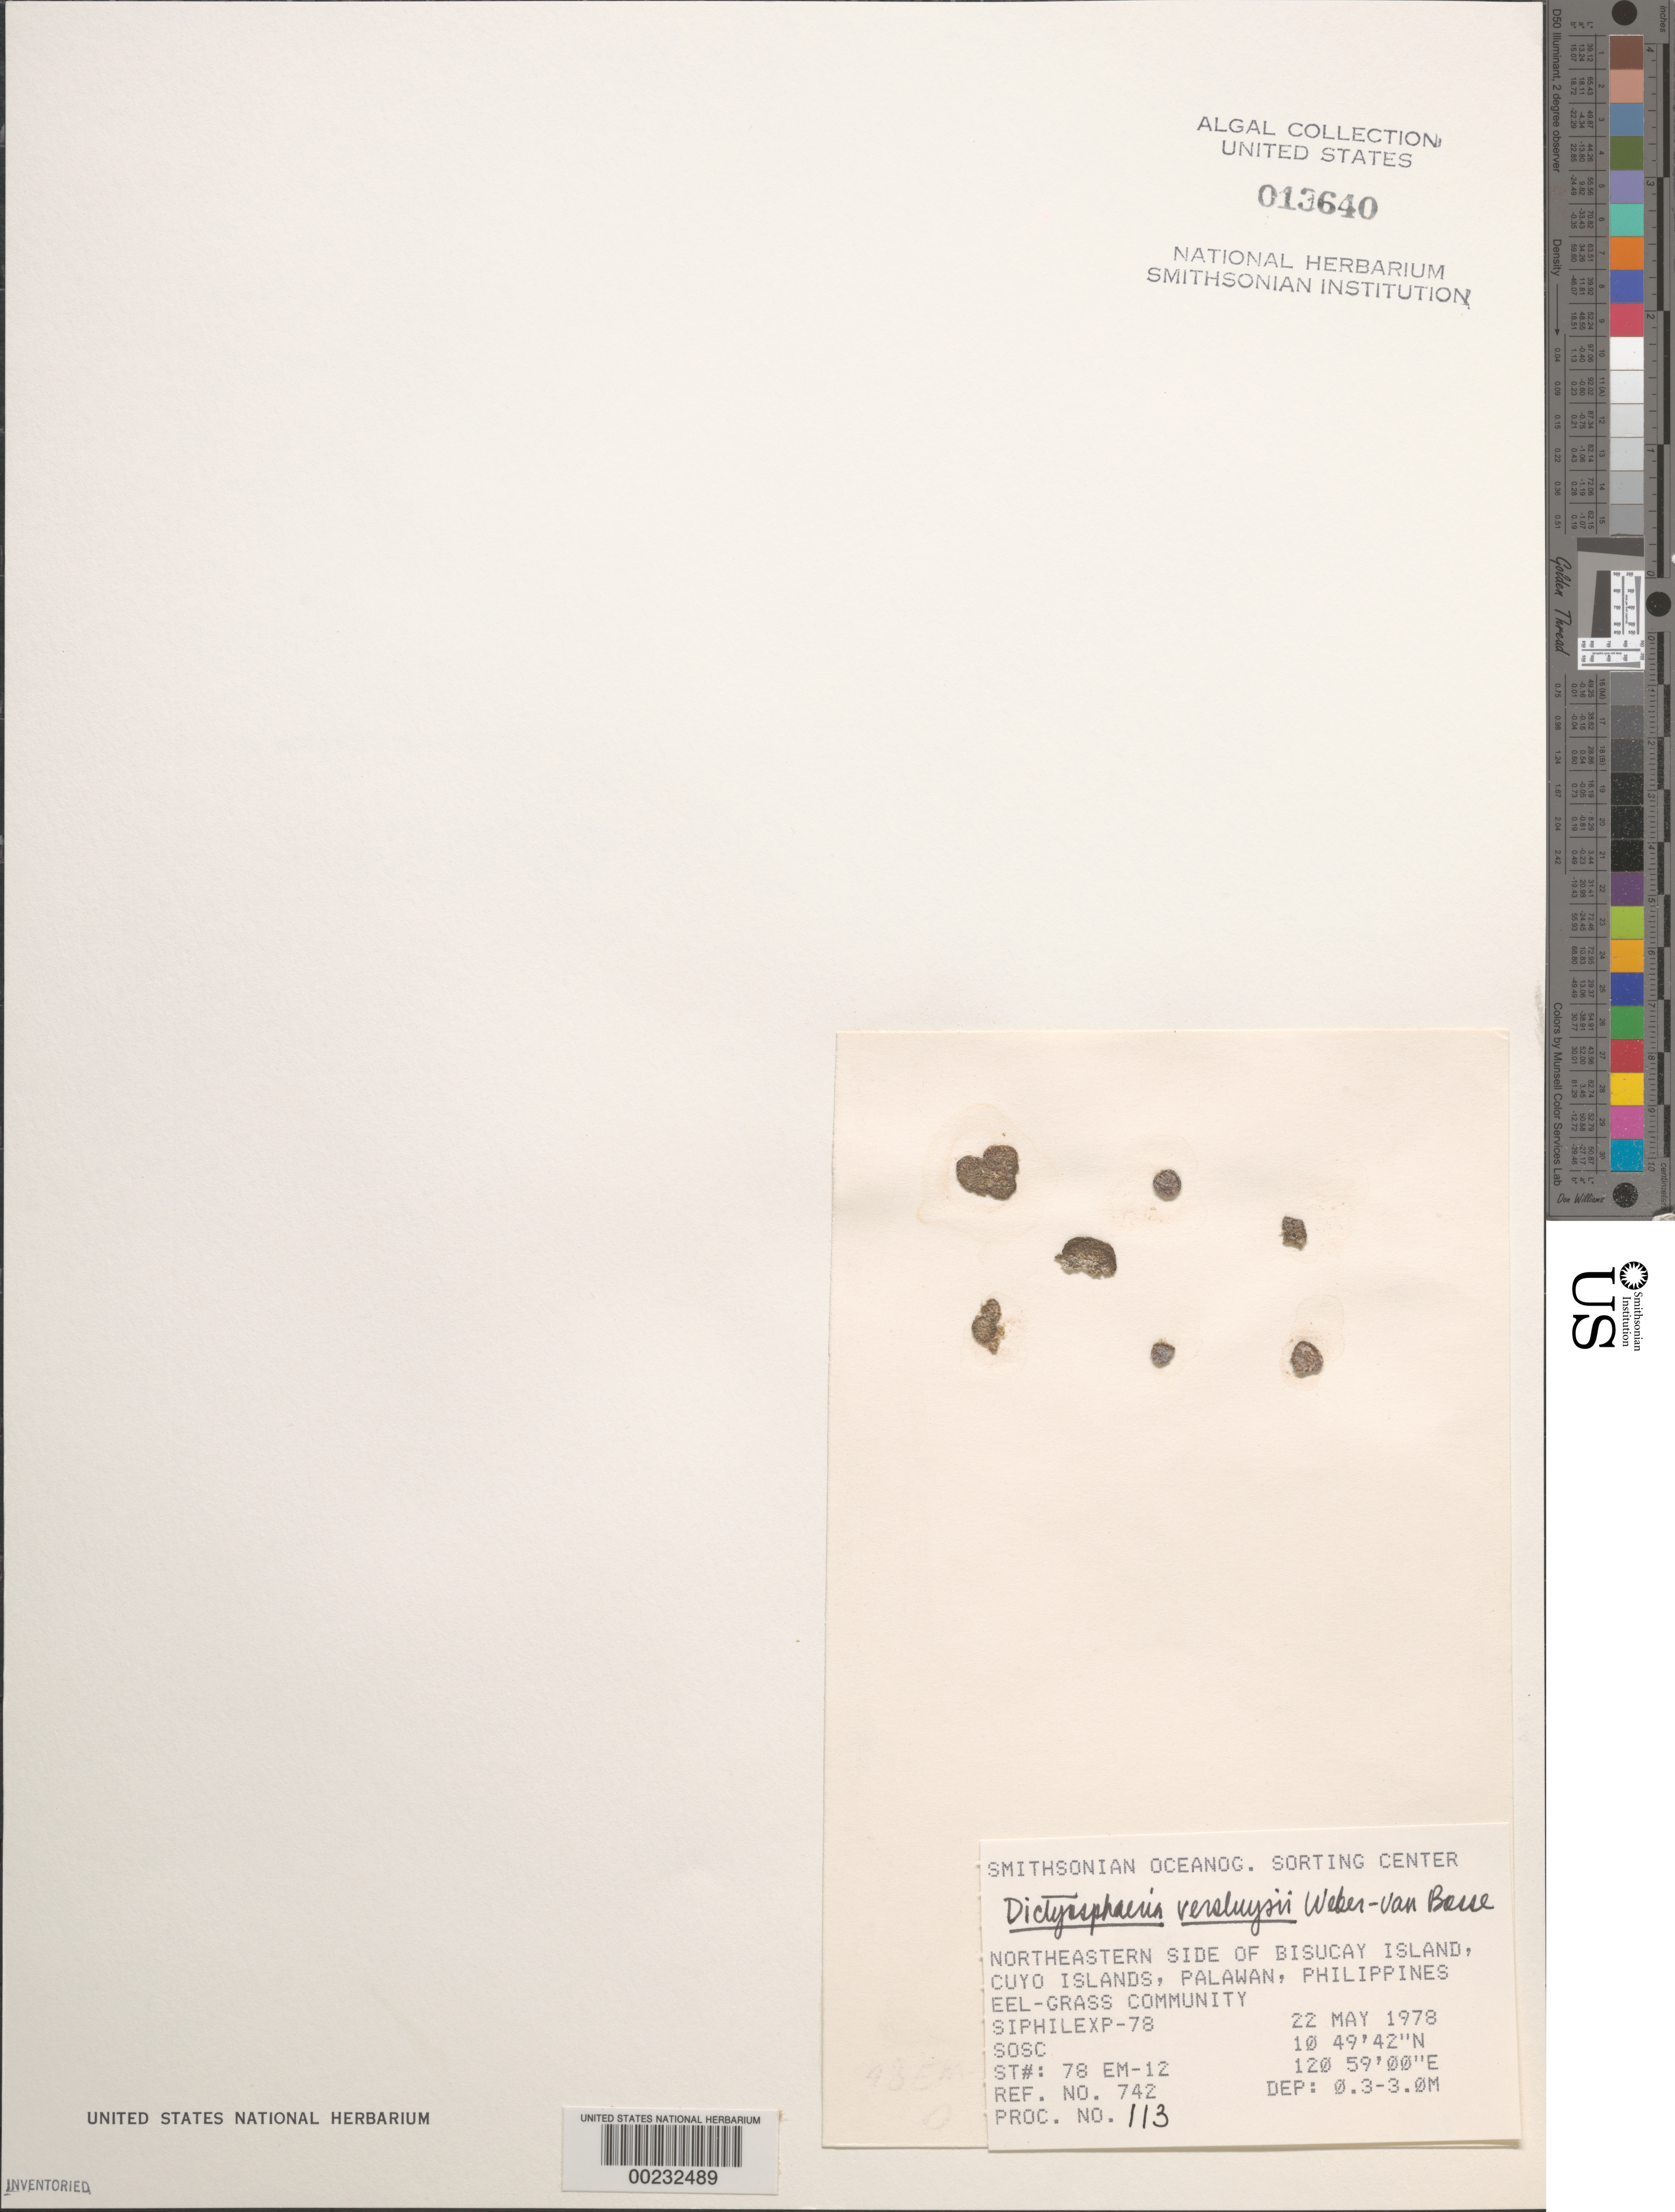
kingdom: Plantae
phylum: Chlorophyta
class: Ulvophyceae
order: Siphonocladales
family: Siphonocladaceae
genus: Dictyosphaeria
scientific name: Dictyosphaeria versluysii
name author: Weber Bosse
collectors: SOSC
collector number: Station 78 Em-12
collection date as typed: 22 May 1978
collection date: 1978-05-22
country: Philippines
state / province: Mimaropa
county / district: Palawan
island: Bisucay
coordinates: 10 49' 42" N, 120 59' 00" E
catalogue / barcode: US 13640